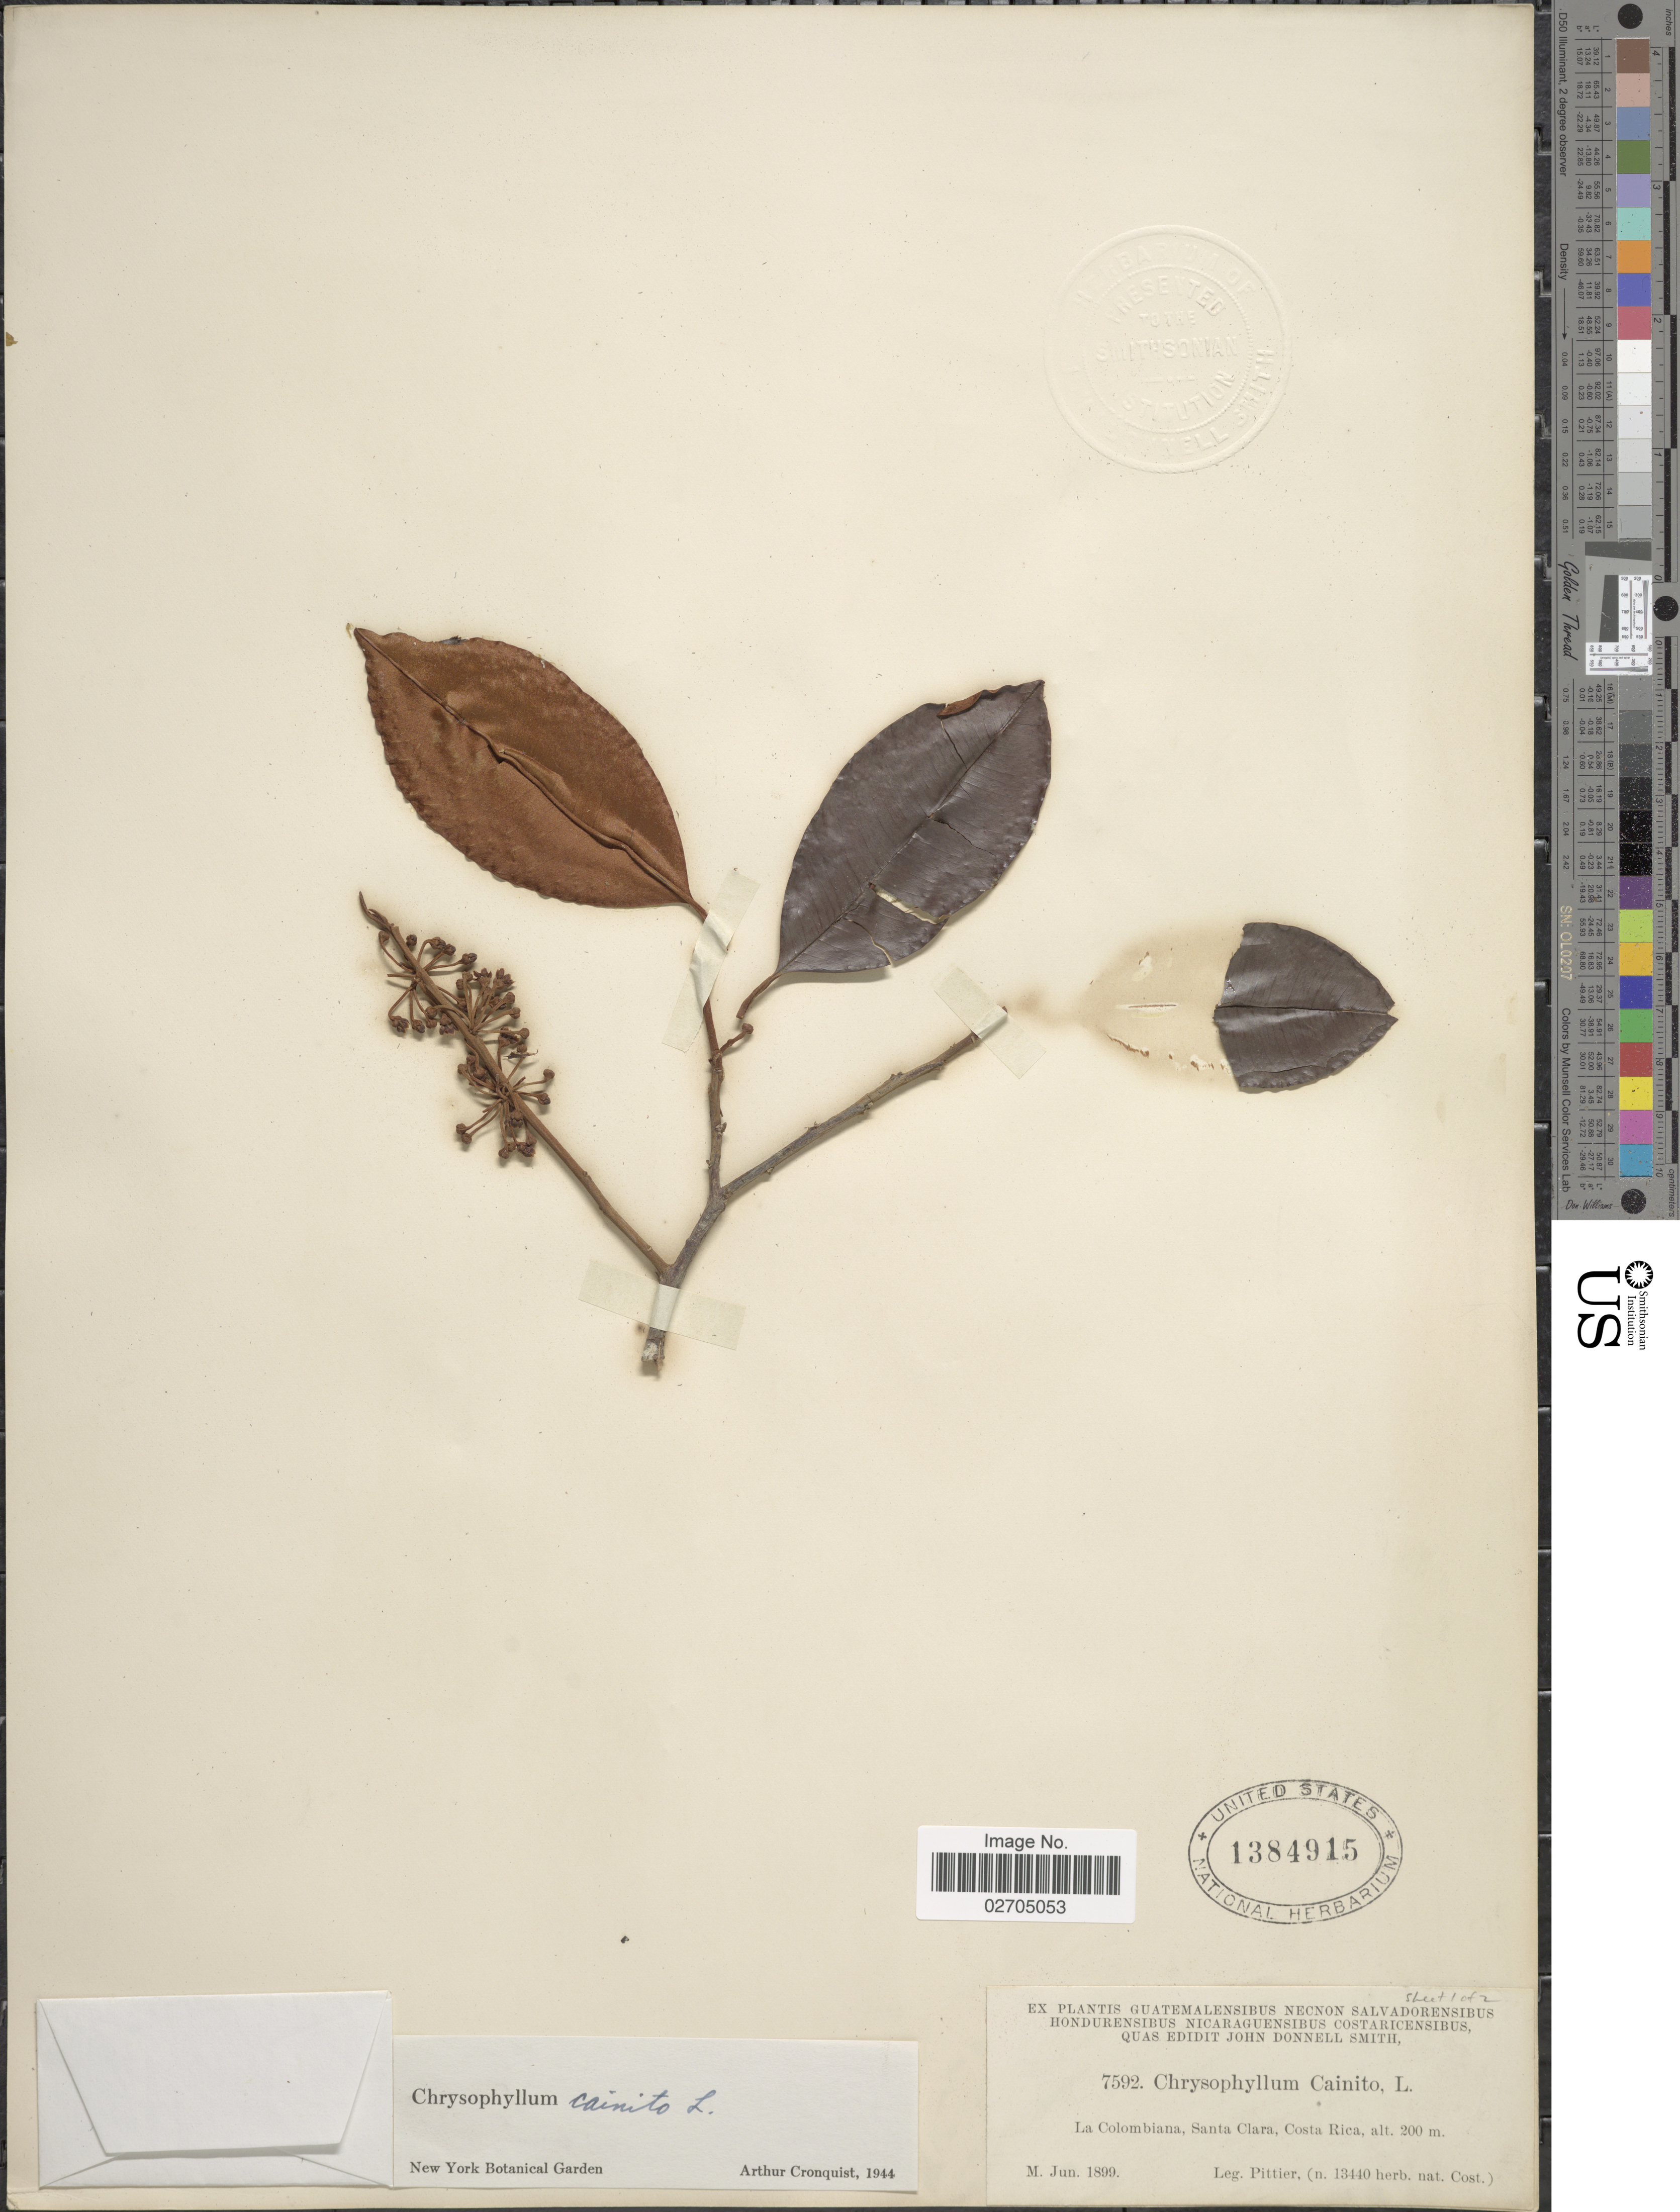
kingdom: Plantae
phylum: Tracheophyta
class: Magnoliopsida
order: Ericales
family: Sapotaceae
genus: Chrysophyllum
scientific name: Chrysophyllum cainito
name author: L.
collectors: Pittier, --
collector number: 7592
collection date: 1899-06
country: Costa Rica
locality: La Colombiana, Santa Clara.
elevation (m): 200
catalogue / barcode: US 1384915